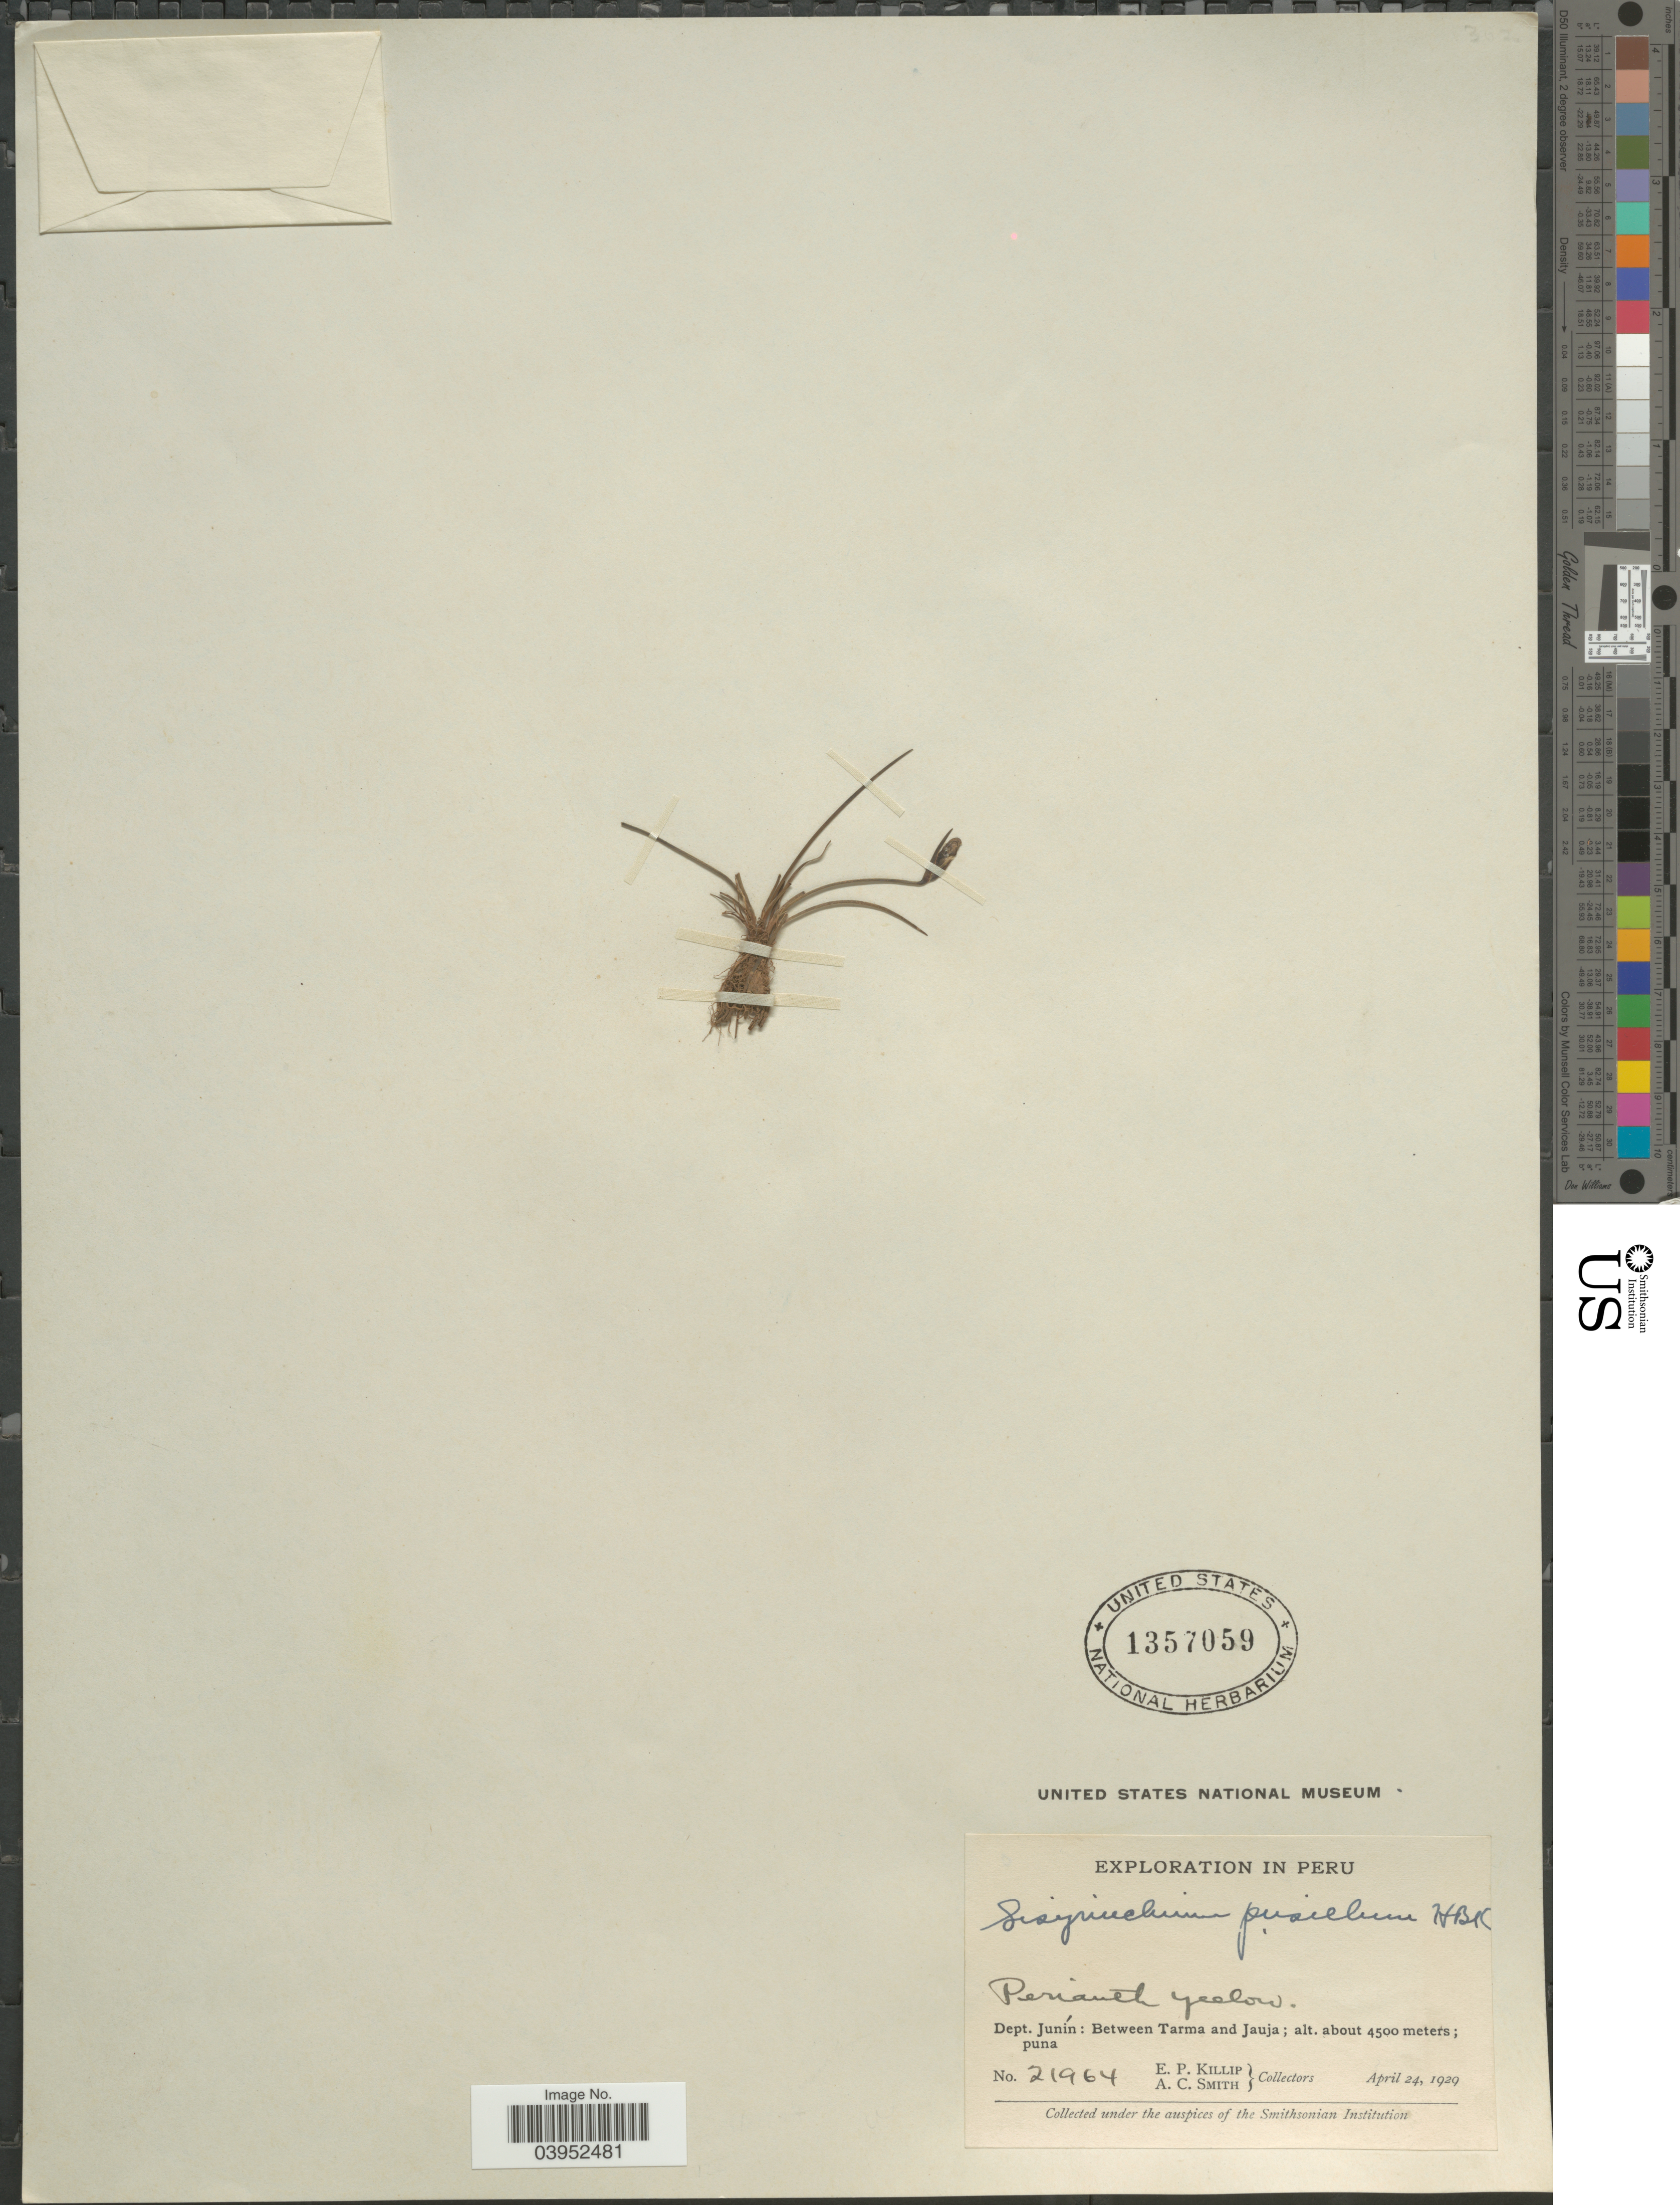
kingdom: Plantae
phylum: Tracheophyta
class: Liliopsida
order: Asparagales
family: Iridaceae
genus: Sisyrinchium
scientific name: Sisyrinchium pusillum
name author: Kunth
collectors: E. P. Killip & A. C. Smith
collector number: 21964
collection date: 1929-04-24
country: Peru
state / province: Junín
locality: Dept. Junin: Between Tarma and Juaja.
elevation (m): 4500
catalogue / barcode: US 1357059